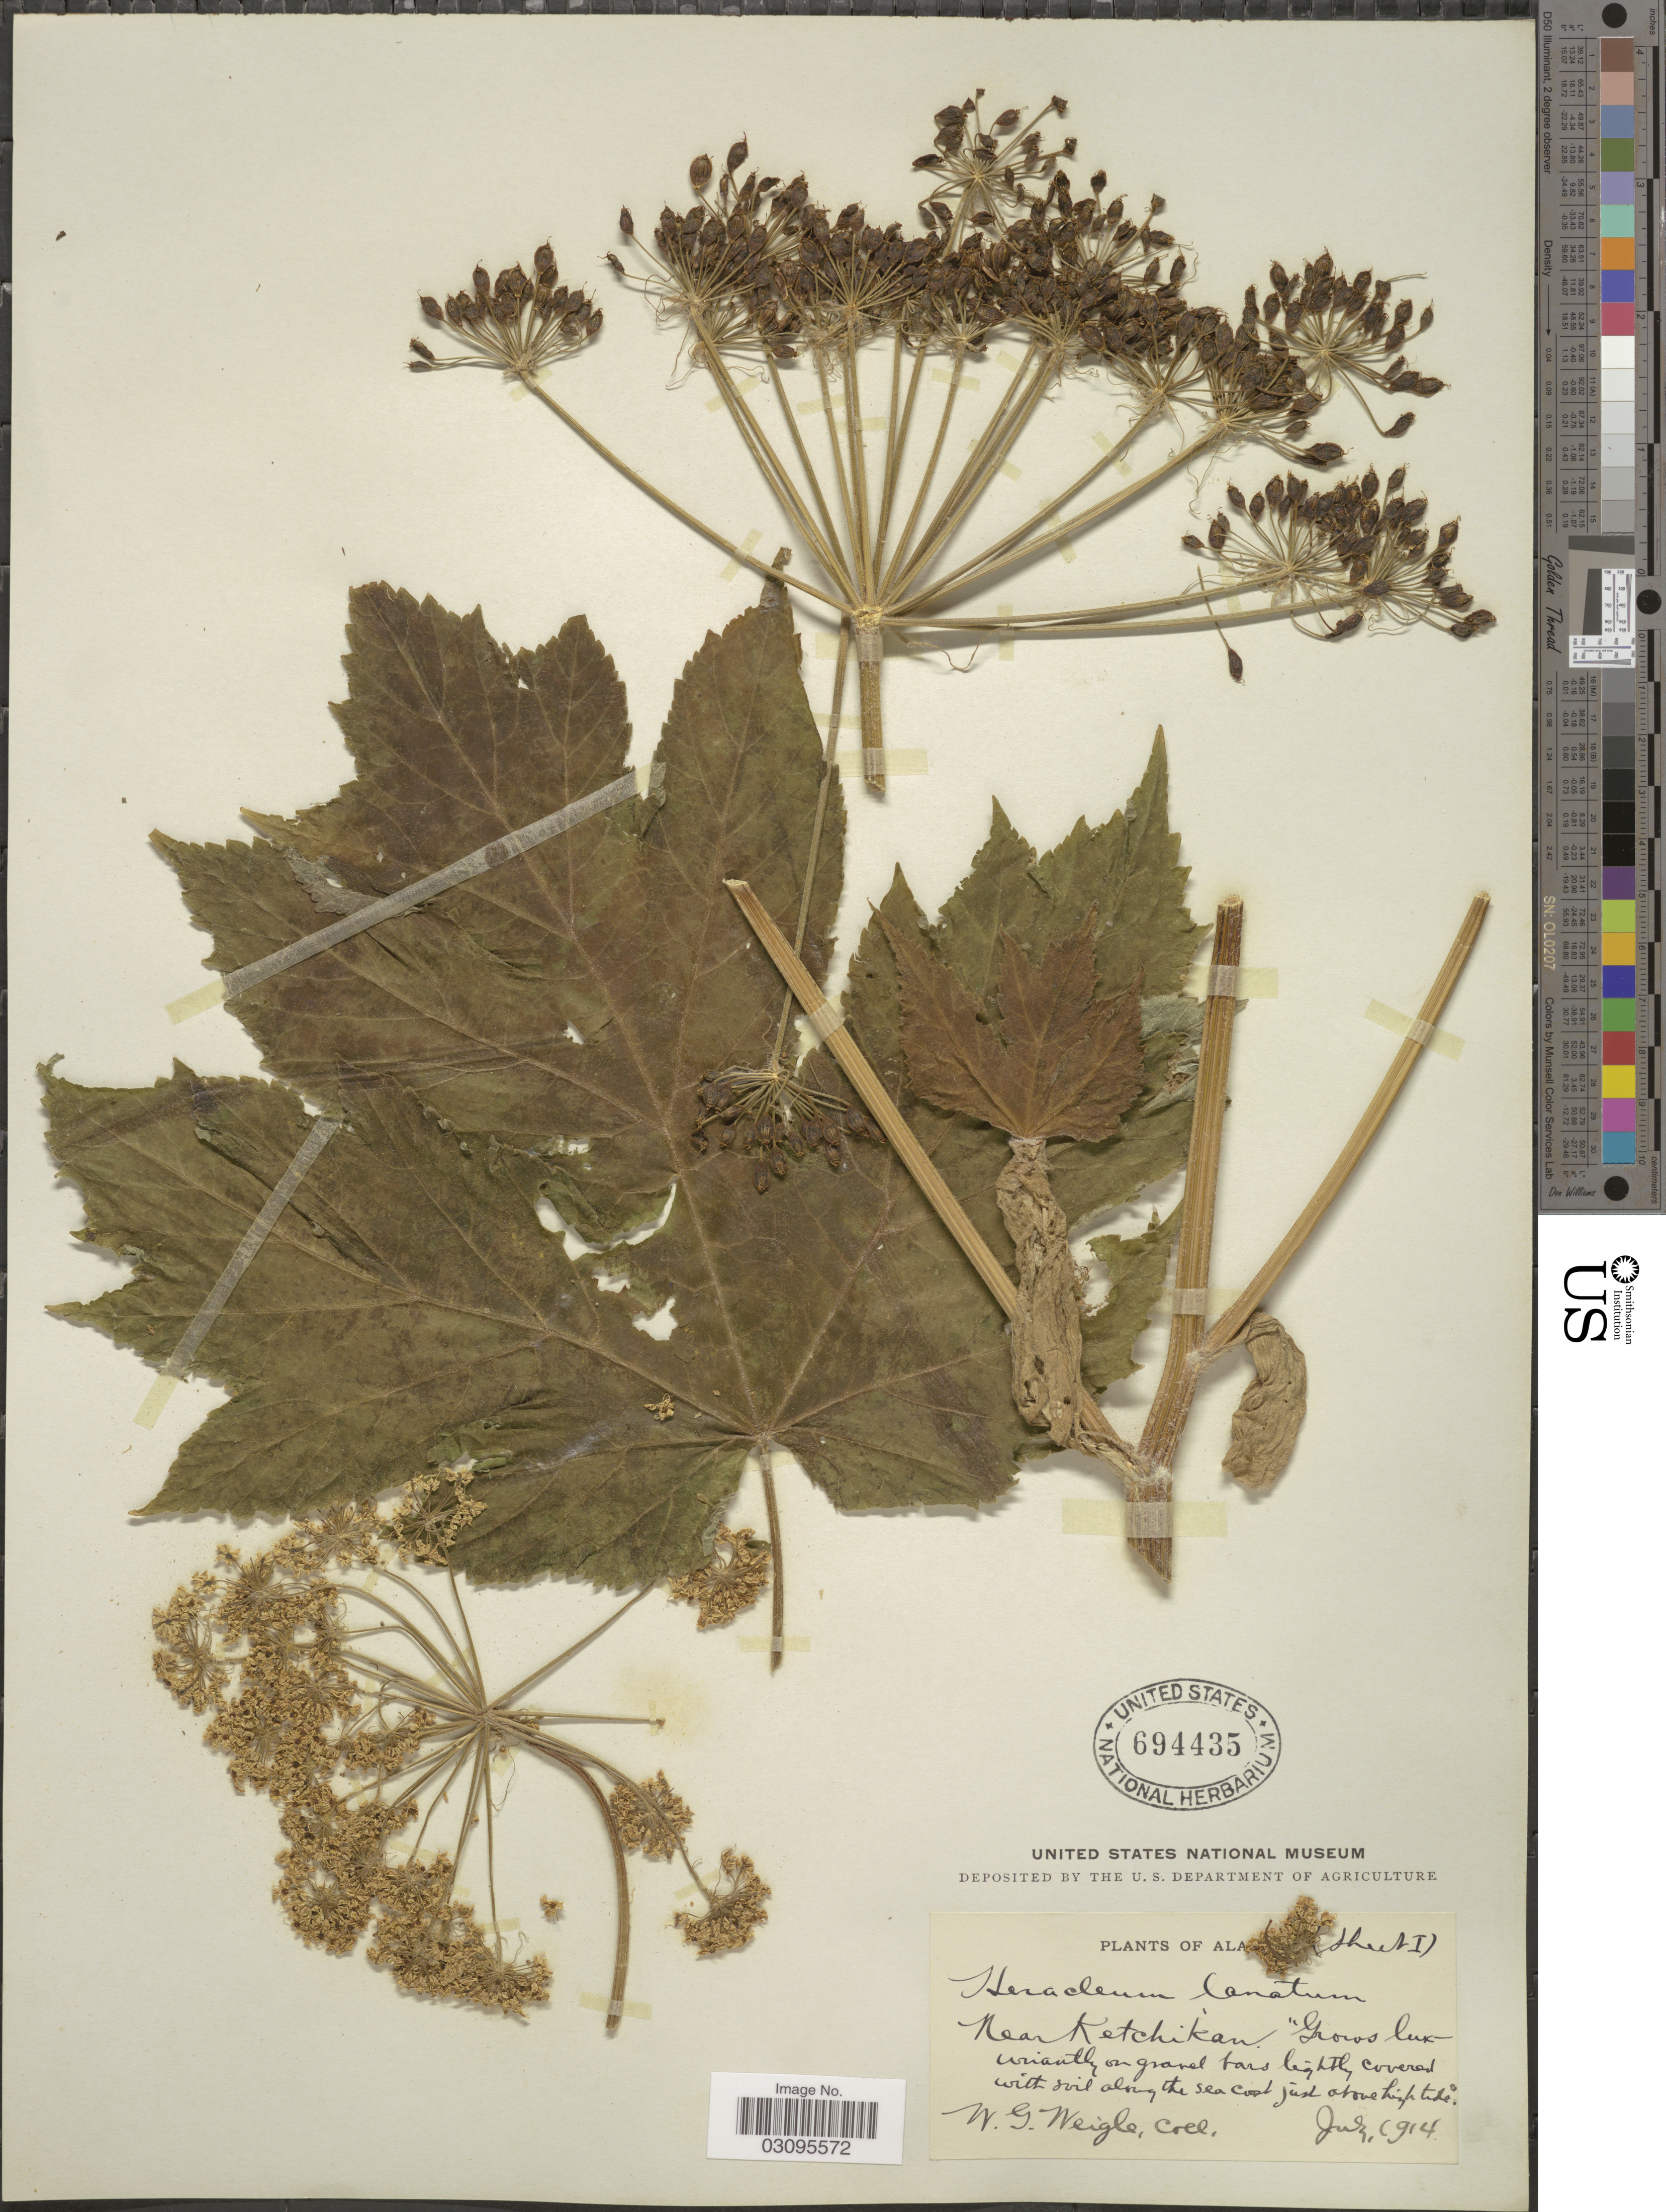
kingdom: Plantae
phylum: Tracheophyta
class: Magnoliopsida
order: Apiales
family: Apiaceae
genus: Heracleum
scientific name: Heracleum lanatum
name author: Michx.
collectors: W. Weigle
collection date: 1914-07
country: United States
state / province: Alaska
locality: Near Ketchikan.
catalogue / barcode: US 694435